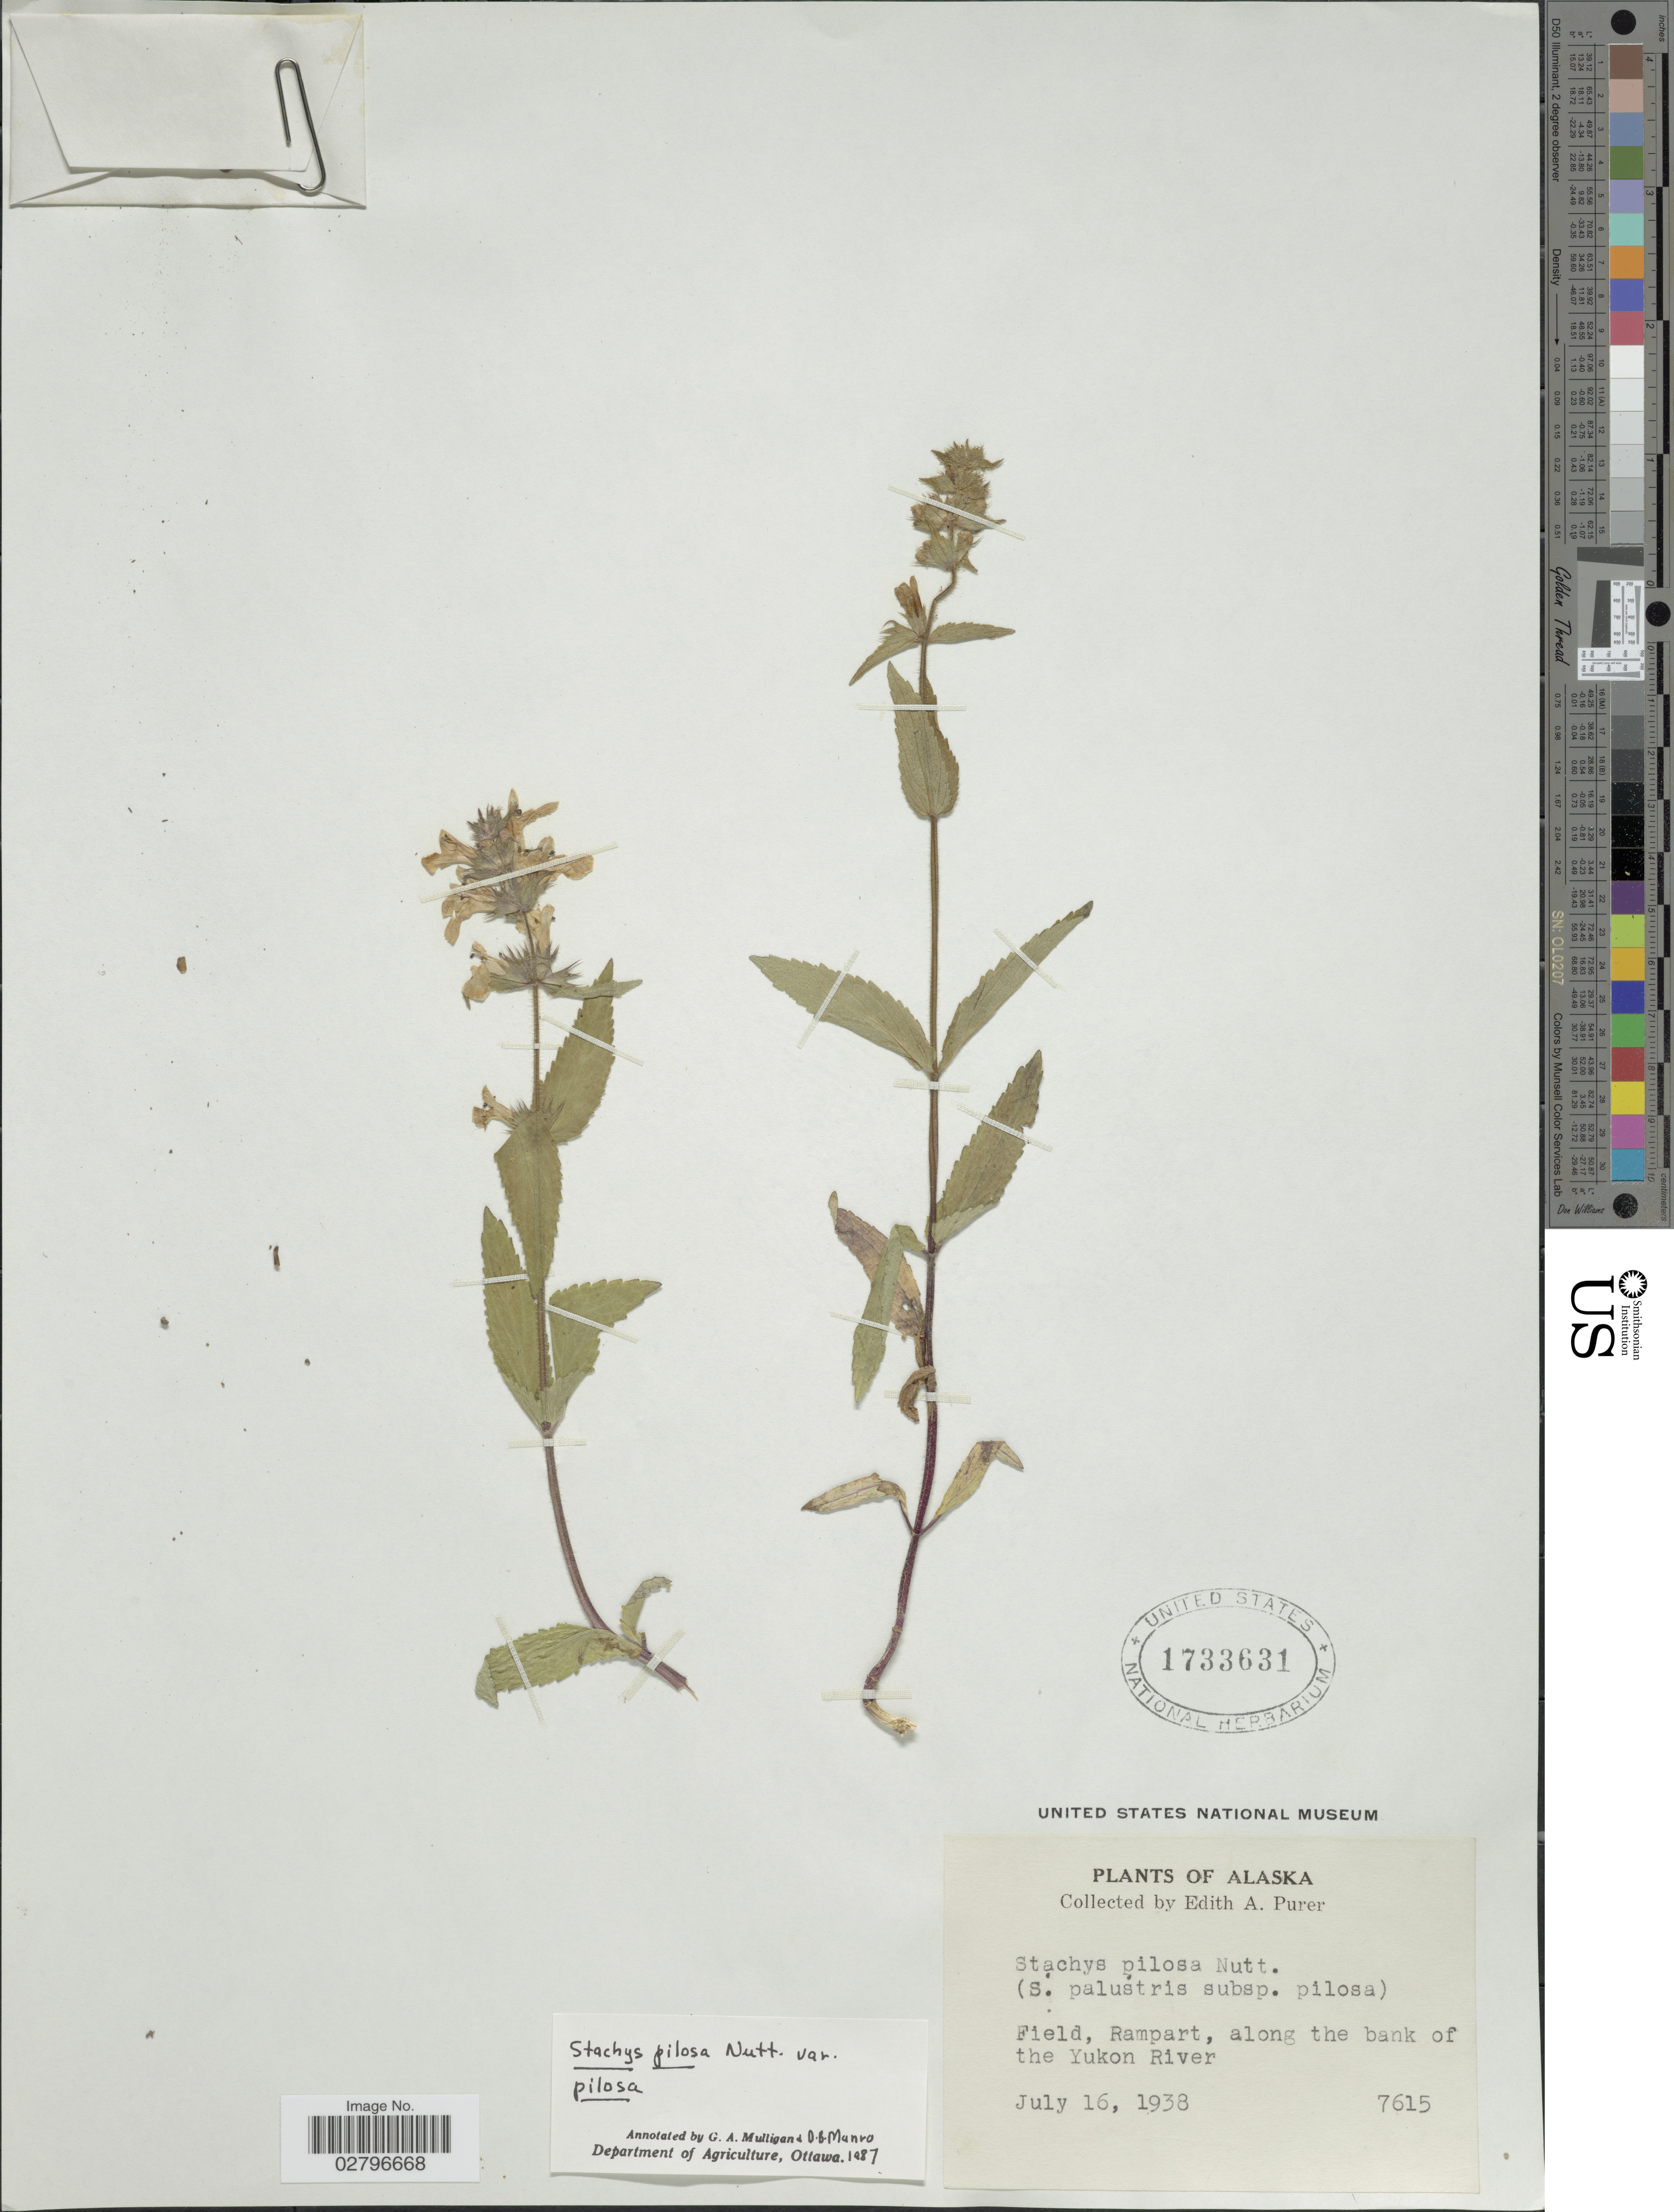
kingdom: Plantae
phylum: Tracheophyta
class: Magnoliopsida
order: Lamiales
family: Lamiaceae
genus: Stachys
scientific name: Stachys pilosa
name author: Nutt.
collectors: E. Purer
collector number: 7615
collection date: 1938-07-16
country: United States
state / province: Alaska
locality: Field, Rampart, along the bank of the Yukon River.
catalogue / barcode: US 1733631